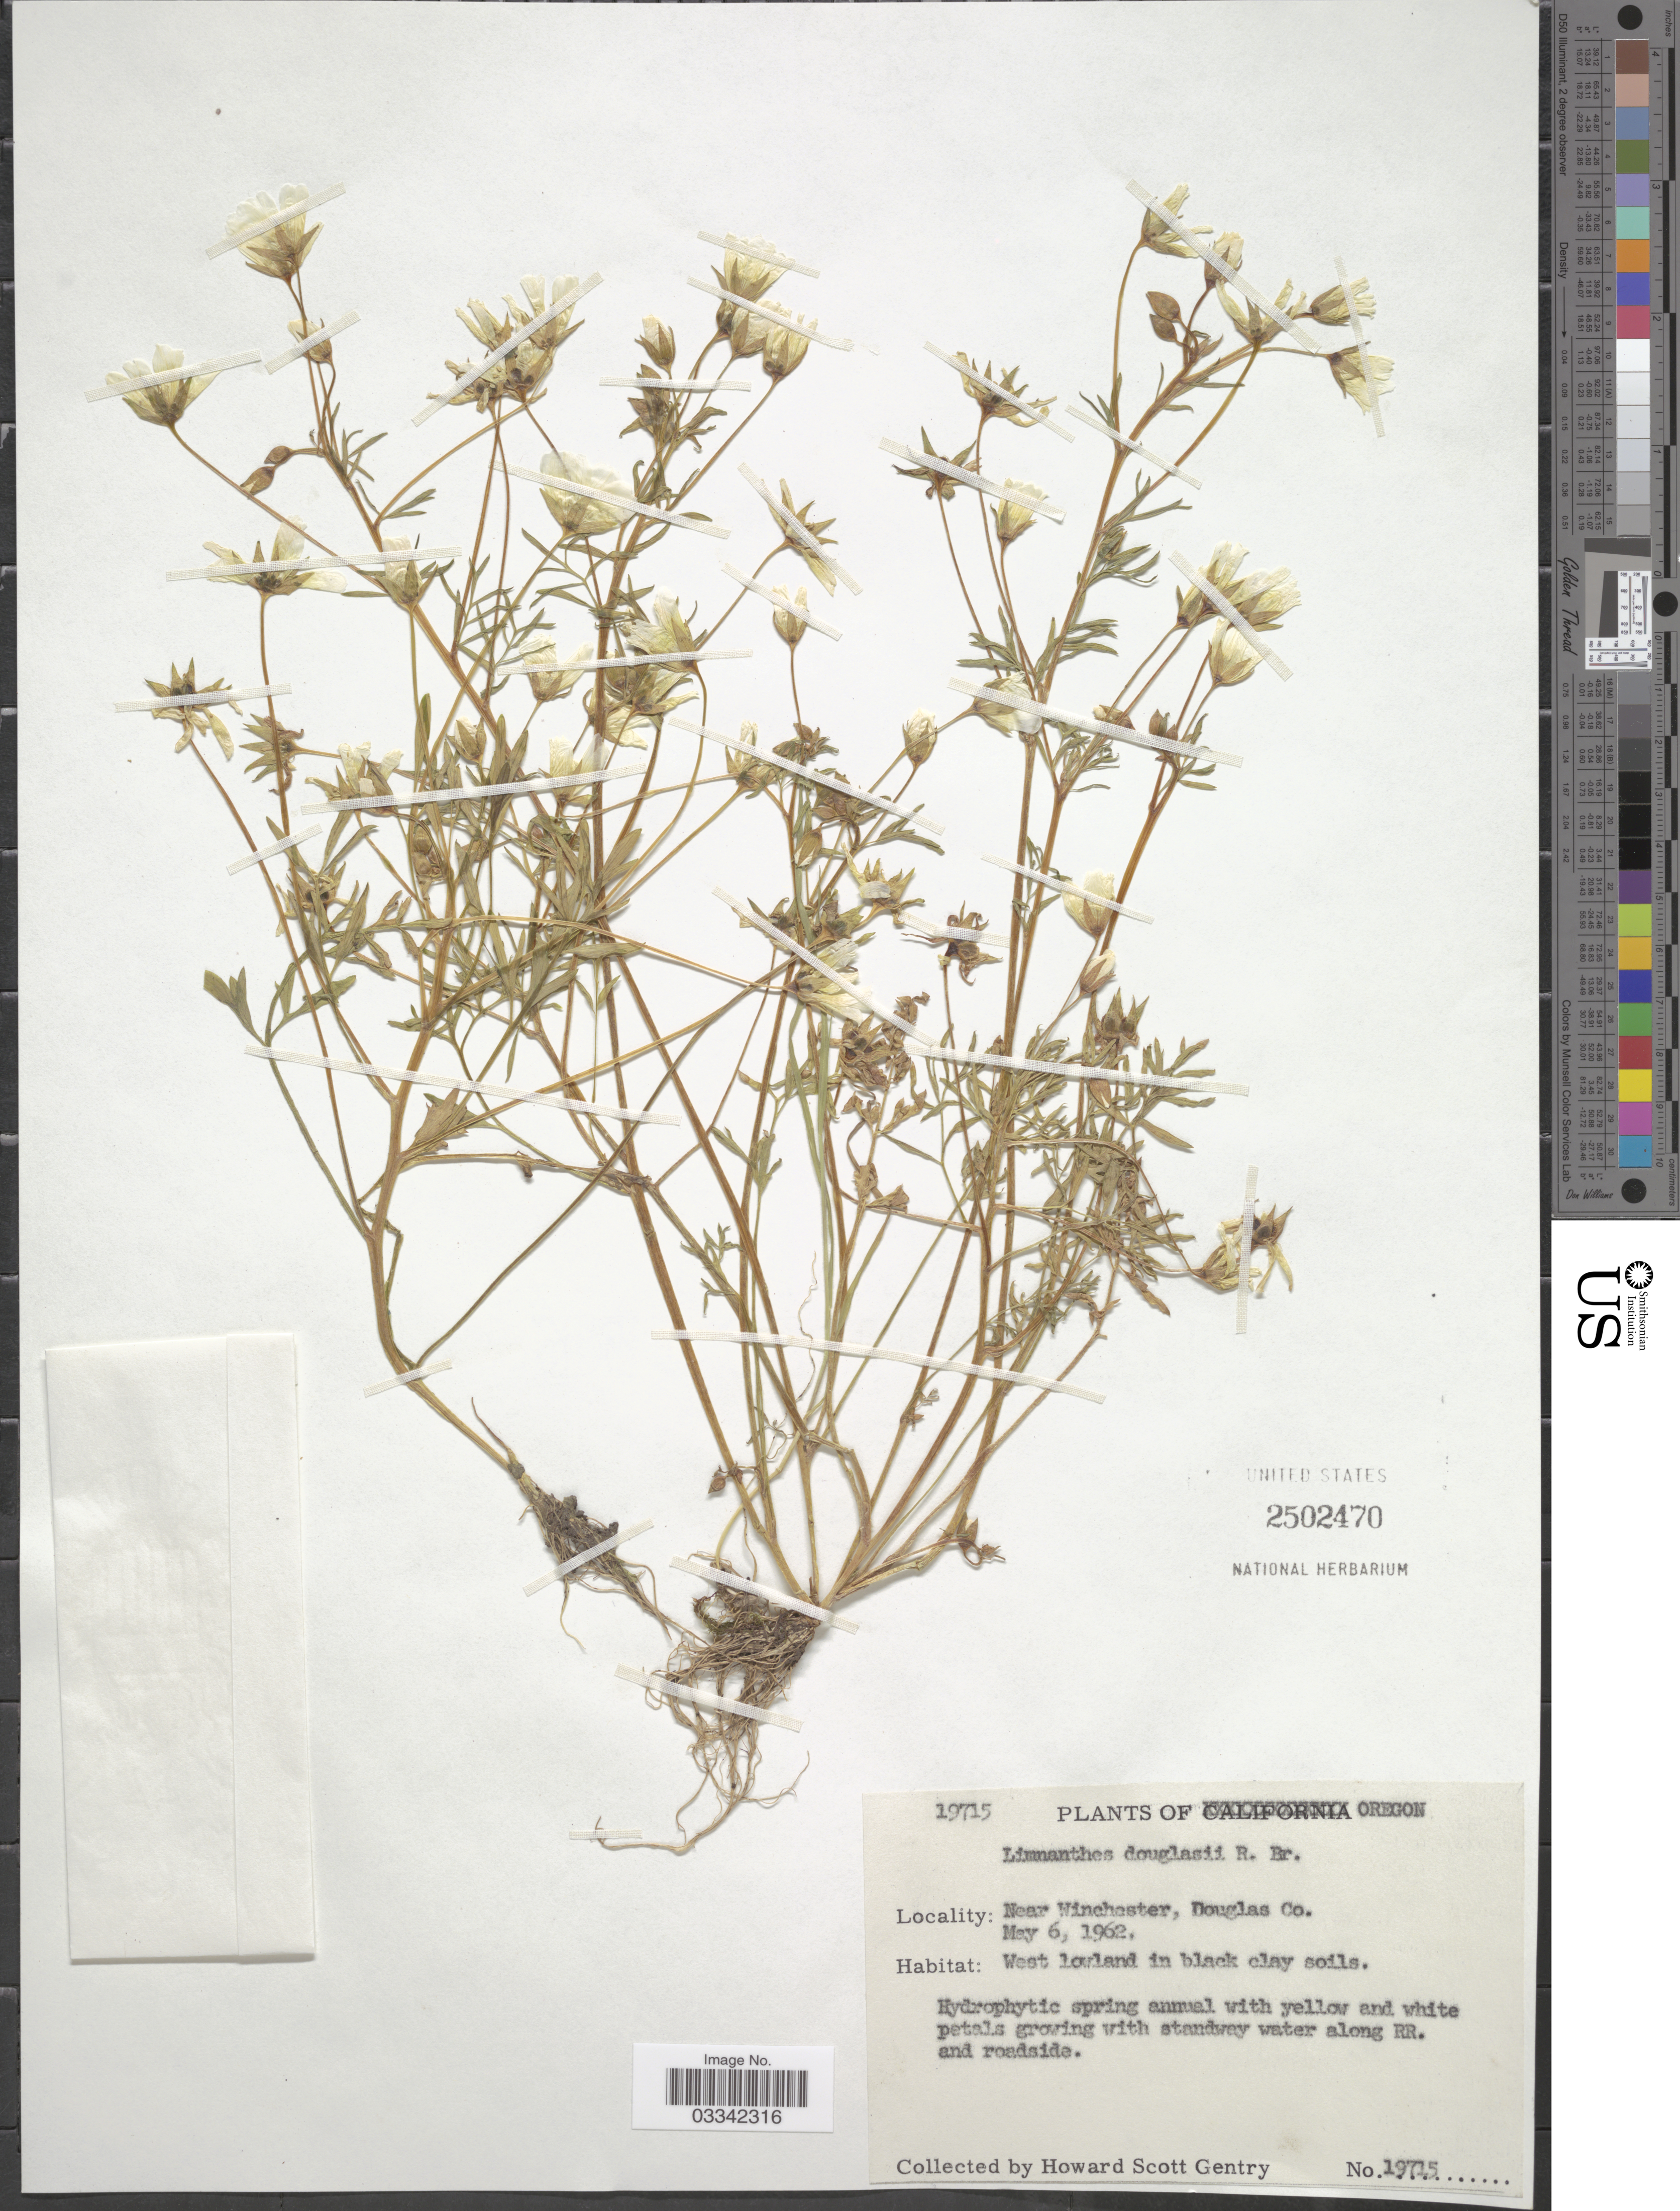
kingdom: Plantae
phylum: Tracheophyta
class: Magnoliopsida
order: Brassicales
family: Limnanthaceae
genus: Limnanthes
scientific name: Limnanthes douglasii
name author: R. Br.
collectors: H. S. Gentry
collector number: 19715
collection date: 1962-05-06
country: United States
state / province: Oregon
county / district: Douglas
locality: Near Winchester, Douglas Co.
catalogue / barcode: US 2502470